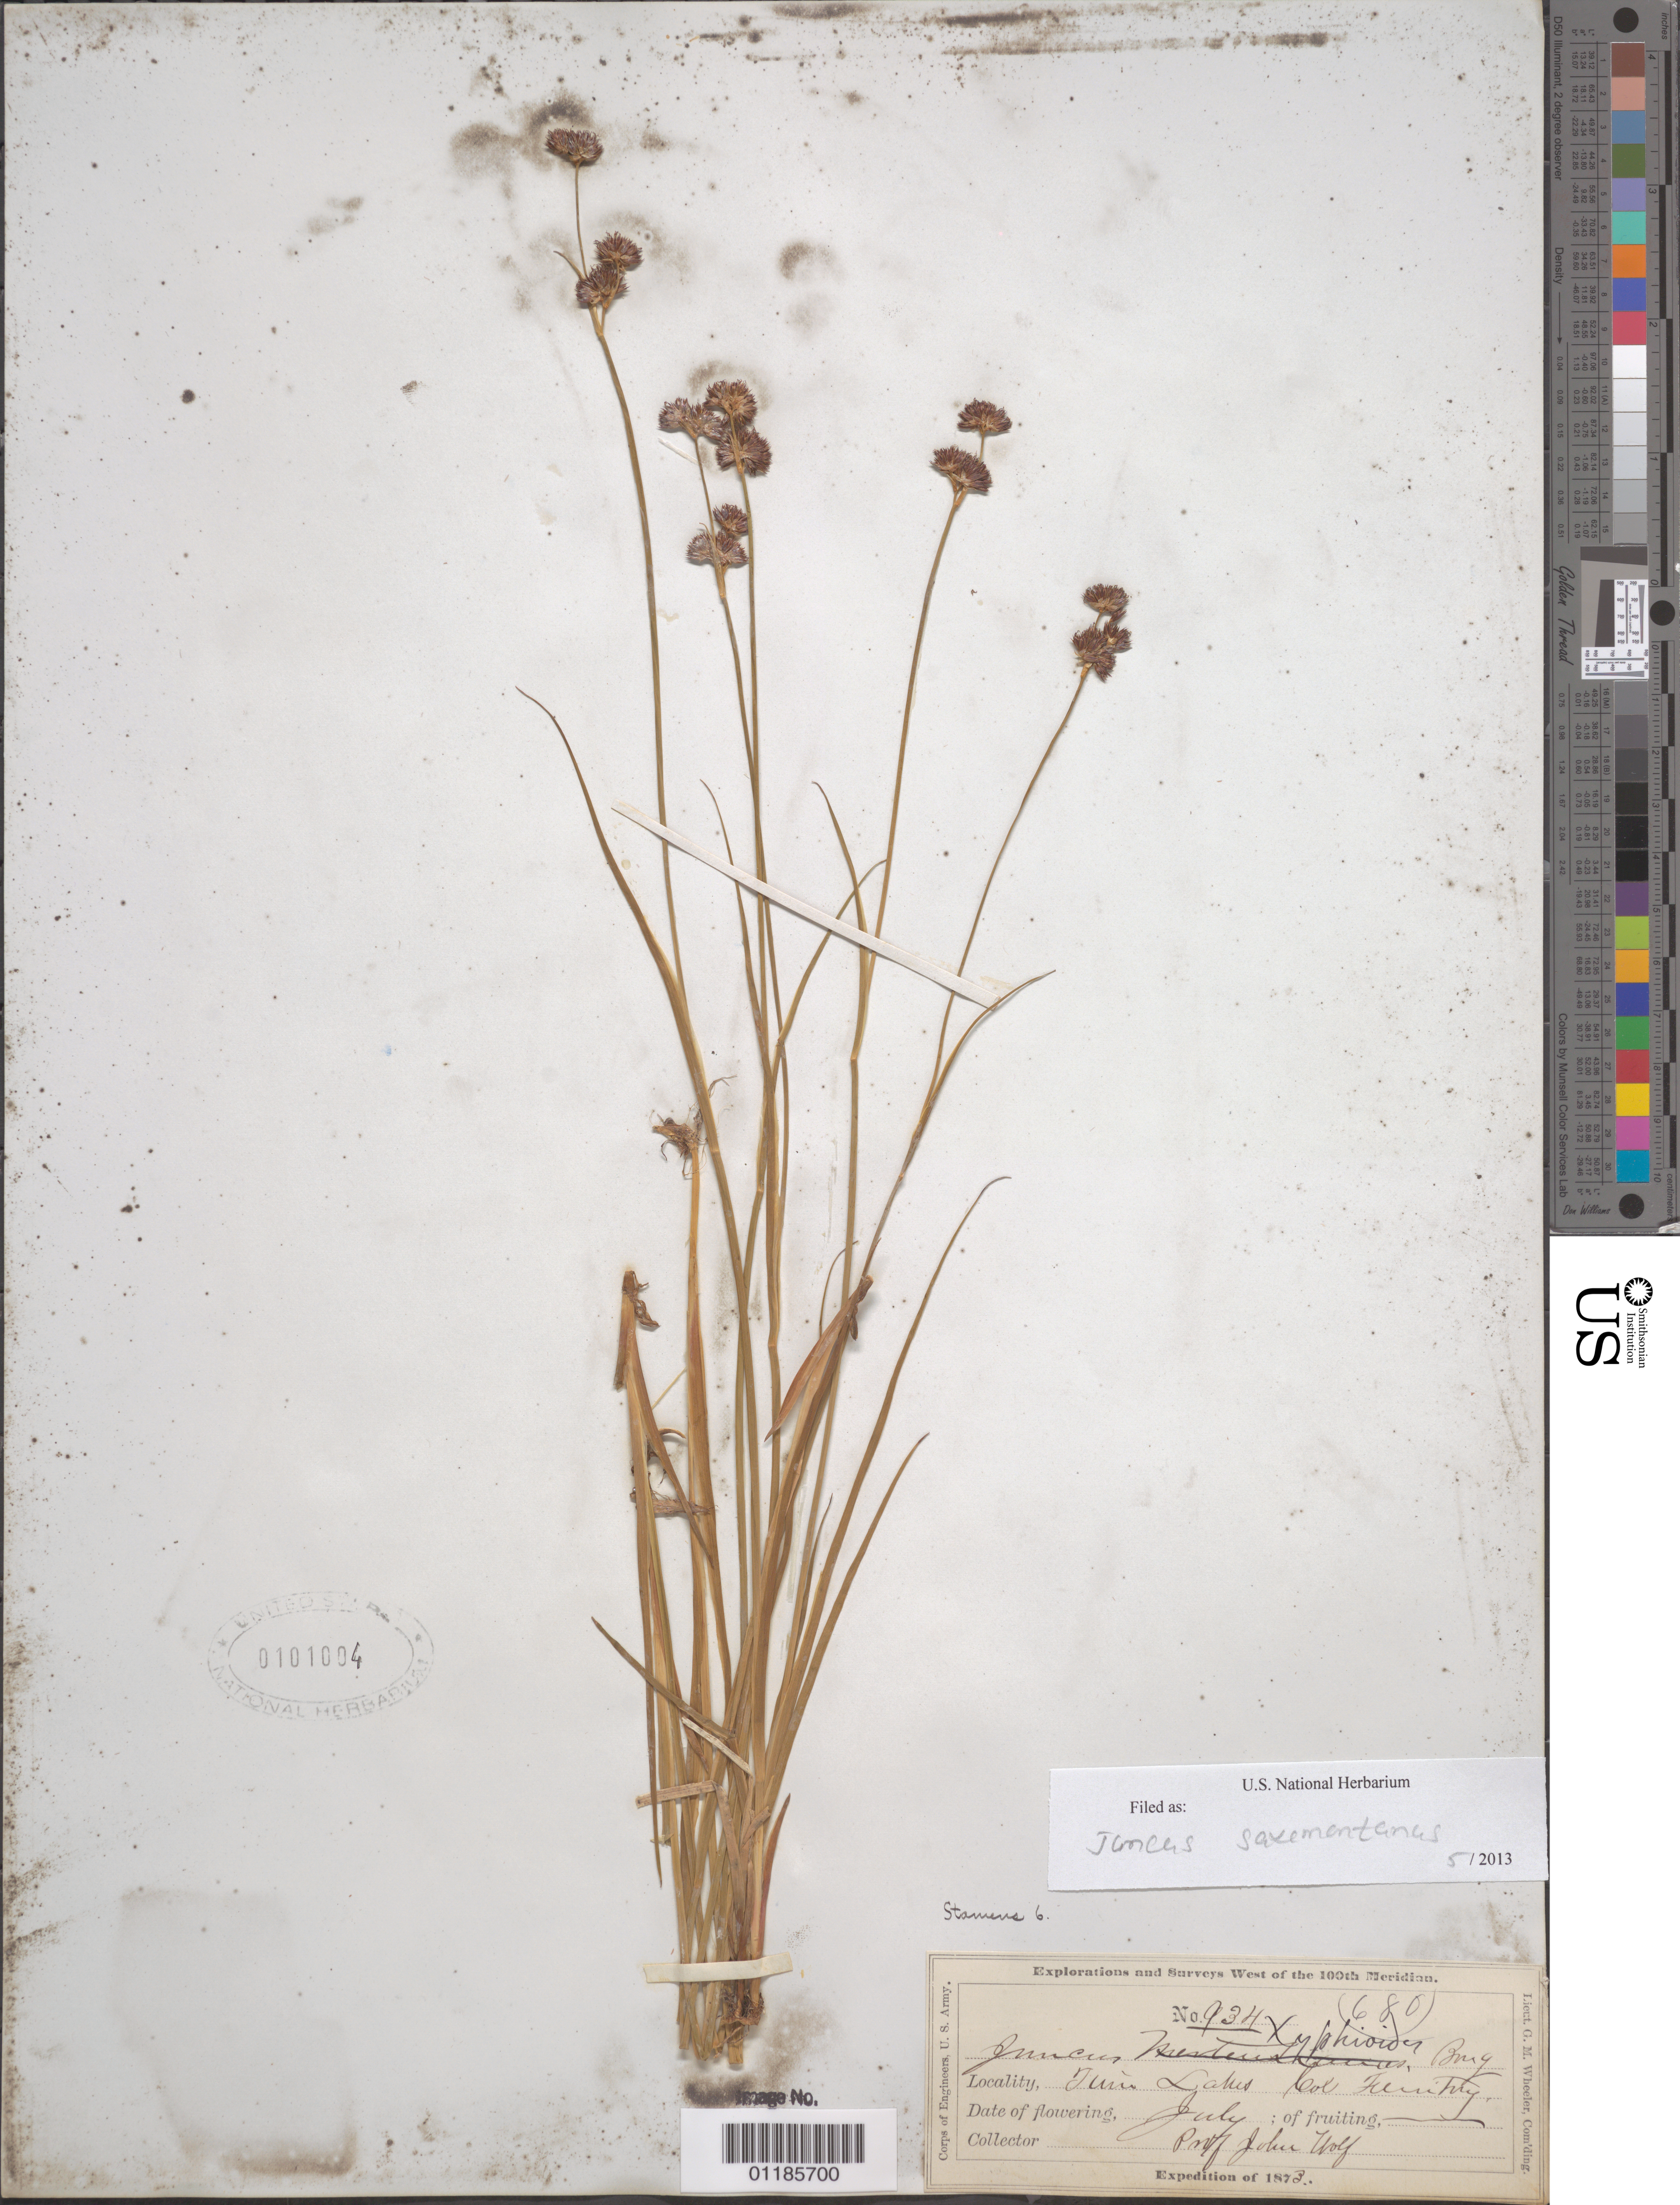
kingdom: Plantae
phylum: Tracheophyta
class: Liliopsida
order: Poales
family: Juncaceae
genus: Juncus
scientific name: Juncus saximontanus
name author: A. Nelson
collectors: J. Wolf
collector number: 934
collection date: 1873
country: United States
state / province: Colorado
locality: Twin Lakes, Col. Ter.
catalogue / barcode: US 101004